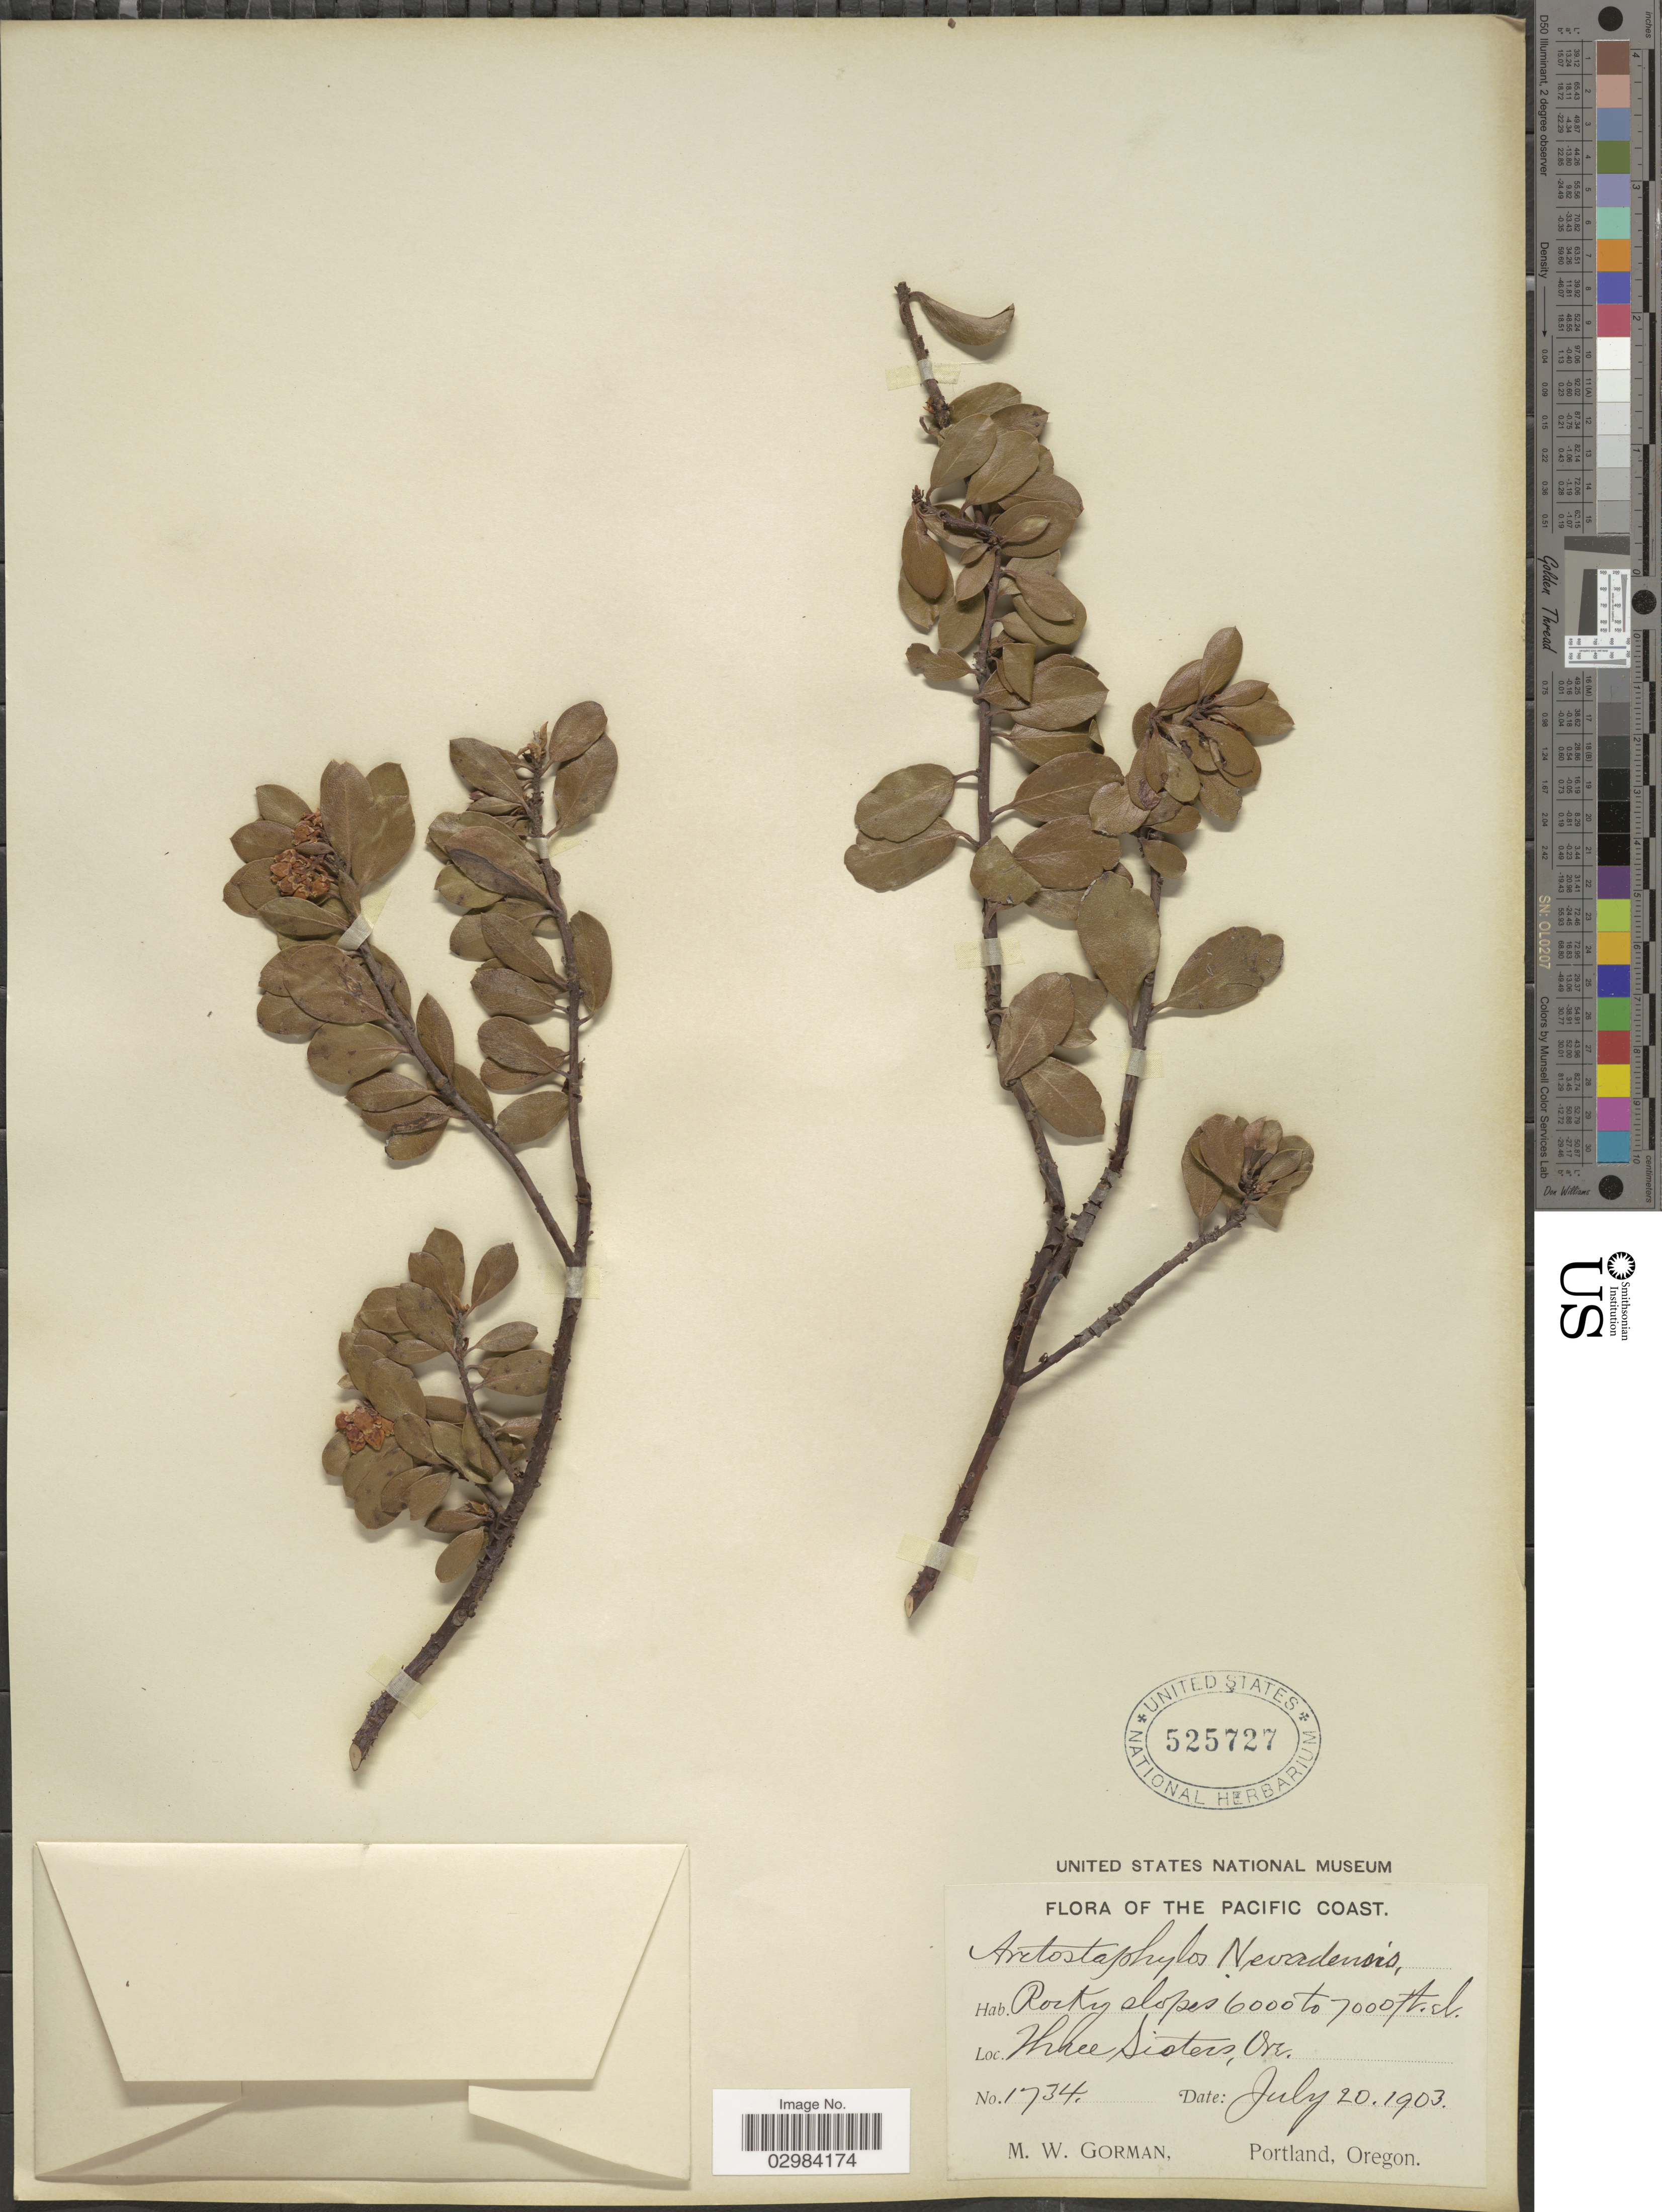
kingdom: Plantae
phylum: Tracheophyta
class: Magnoliopsida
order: Ericales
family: Ericaceae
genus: Arctostaphylos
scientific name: Arctostaphylos nevadensis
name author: A. Gray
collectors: M. W. Gorman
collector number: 1734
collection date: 1903-07-20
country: United States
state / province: Oregon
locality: The Pacific Coast, Three Sisters.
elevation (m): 1829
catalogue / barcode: US 525727